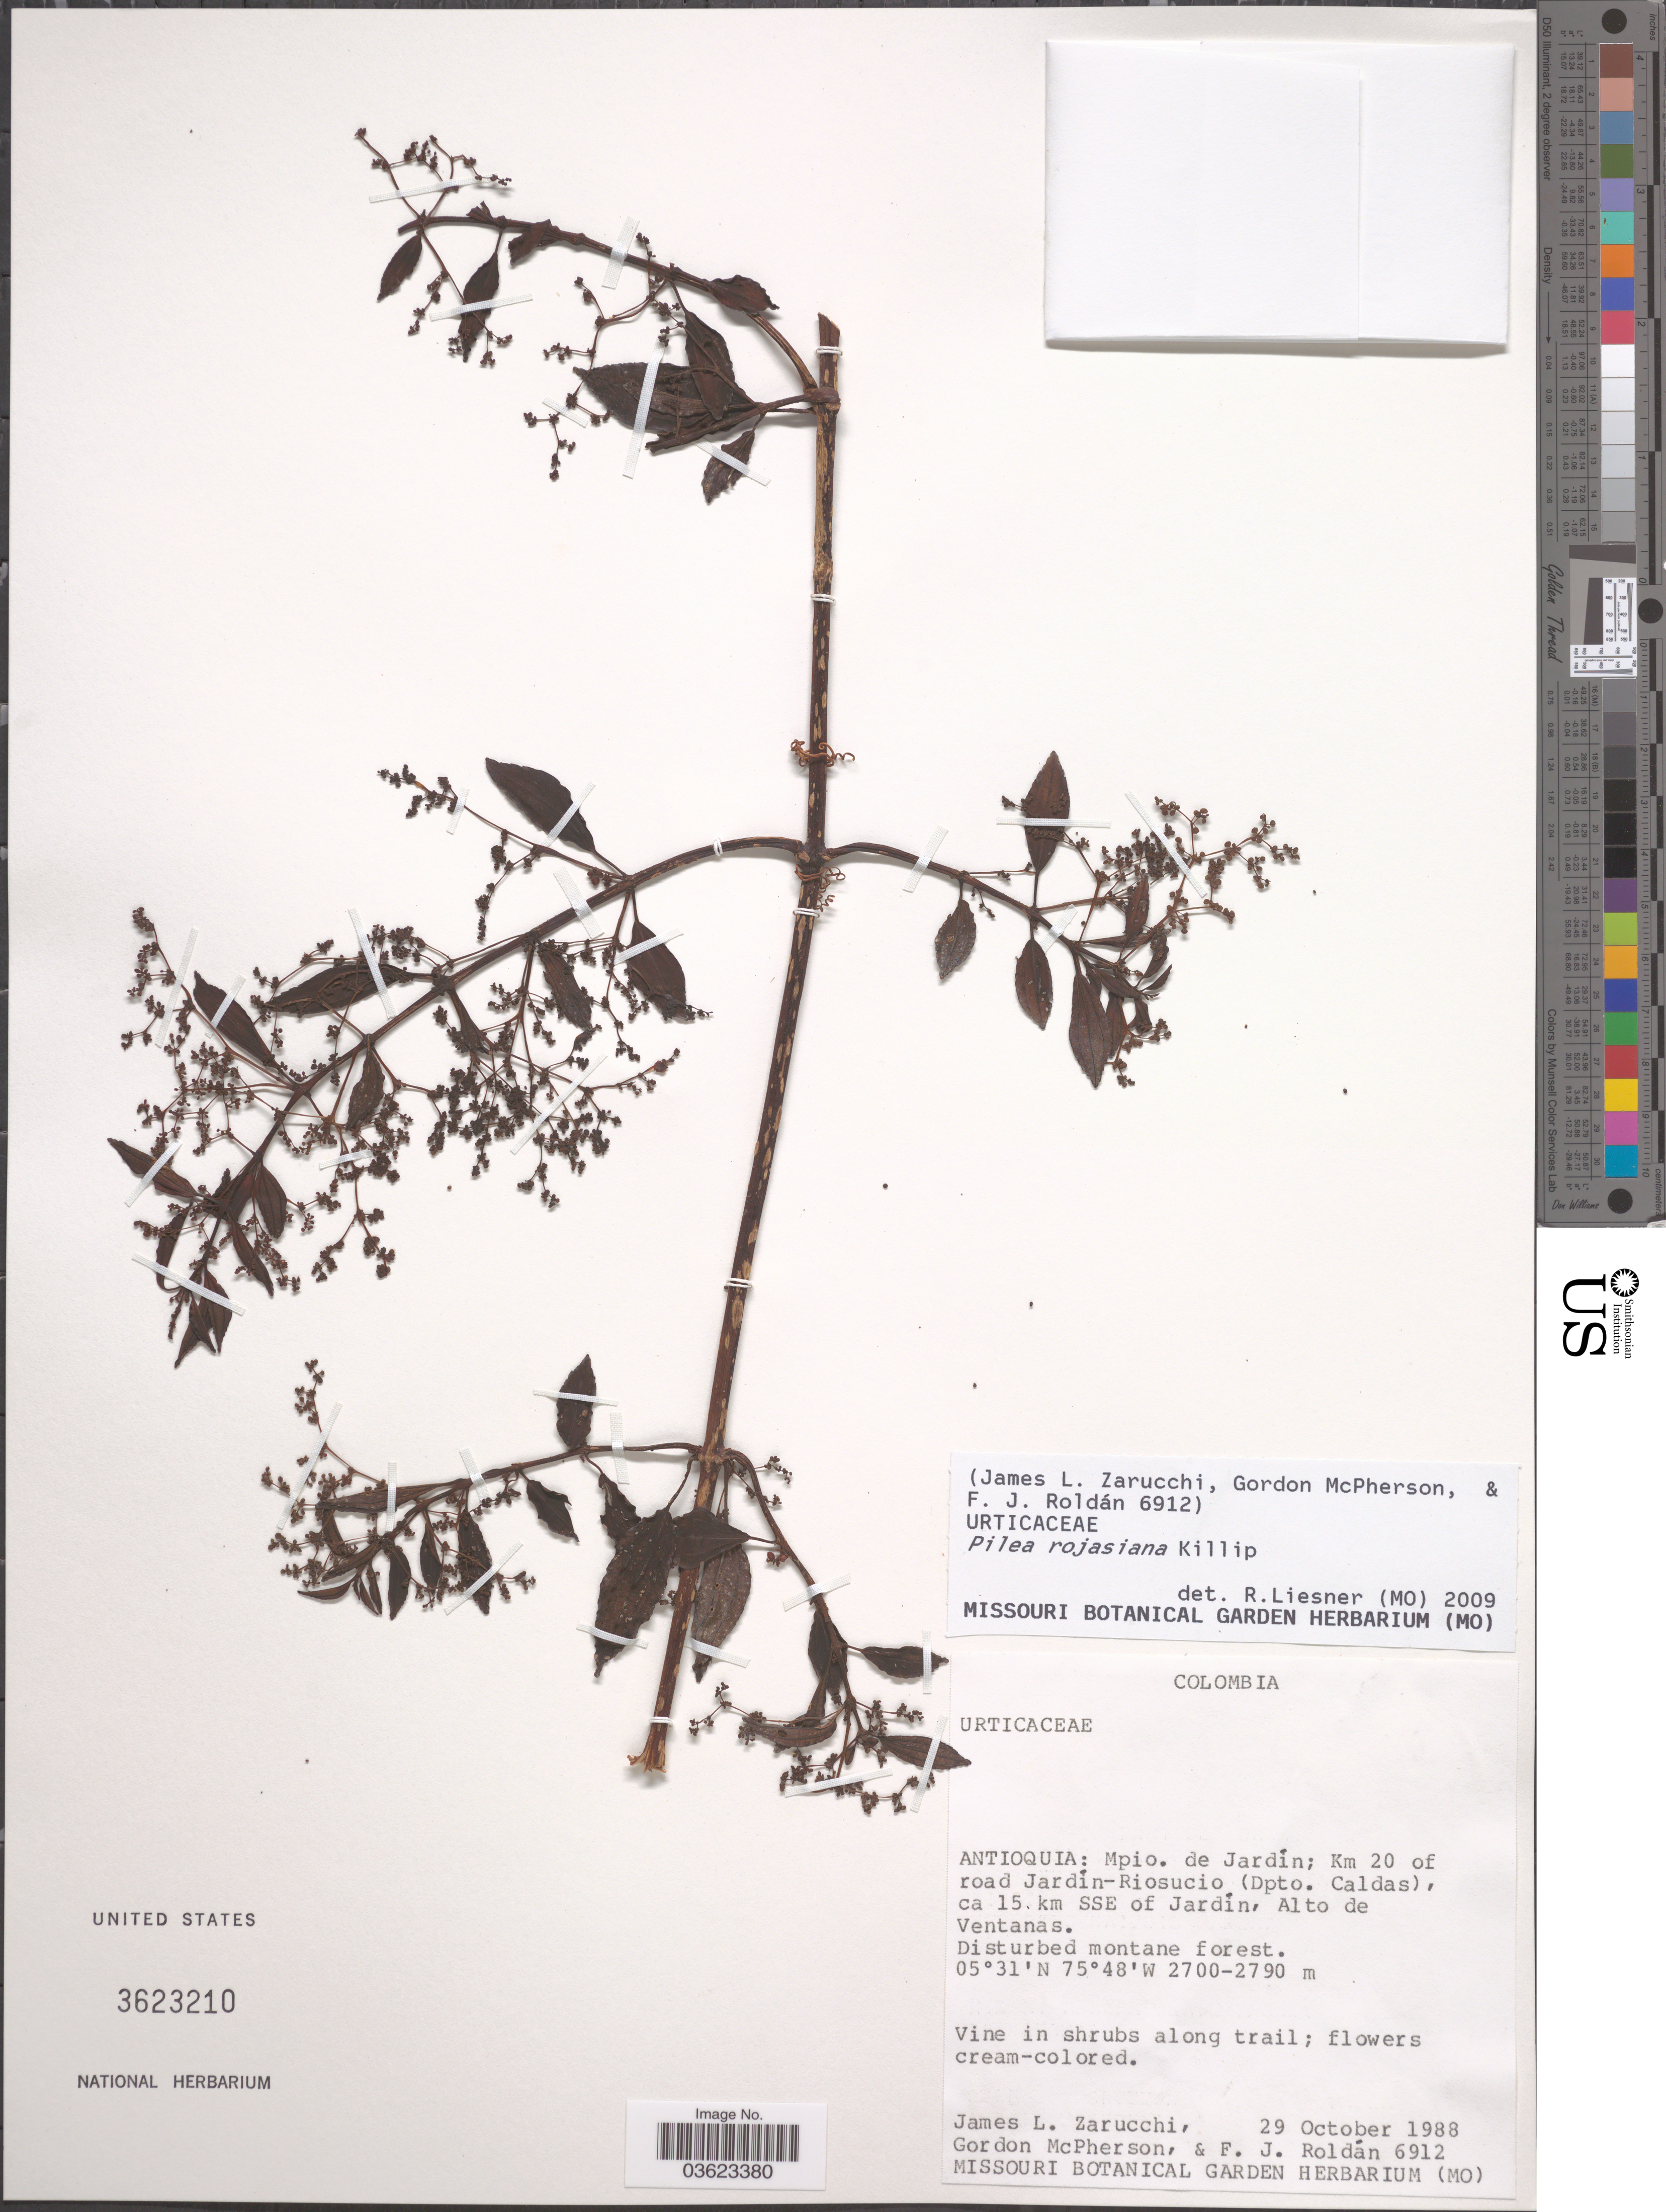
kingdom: Plantae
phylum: Tracheophyta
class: Magnoliopsida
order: Rosales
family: Urticaceae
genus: Pilea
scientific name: Pilea rojasiana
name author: Killip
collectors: J. L. Zarucchi, G. McPherson & F. J. Roldán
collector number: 6912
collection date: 1988-10-29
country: Colombia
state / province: Antioquia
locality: Mpio. de Jardín; Km 20 of road Jardín-Riosucio (Dpto. Caldas), ca 15 km SSE of Jardín, Alto de Ventanas.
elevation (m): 2700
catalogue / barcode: US 3623210